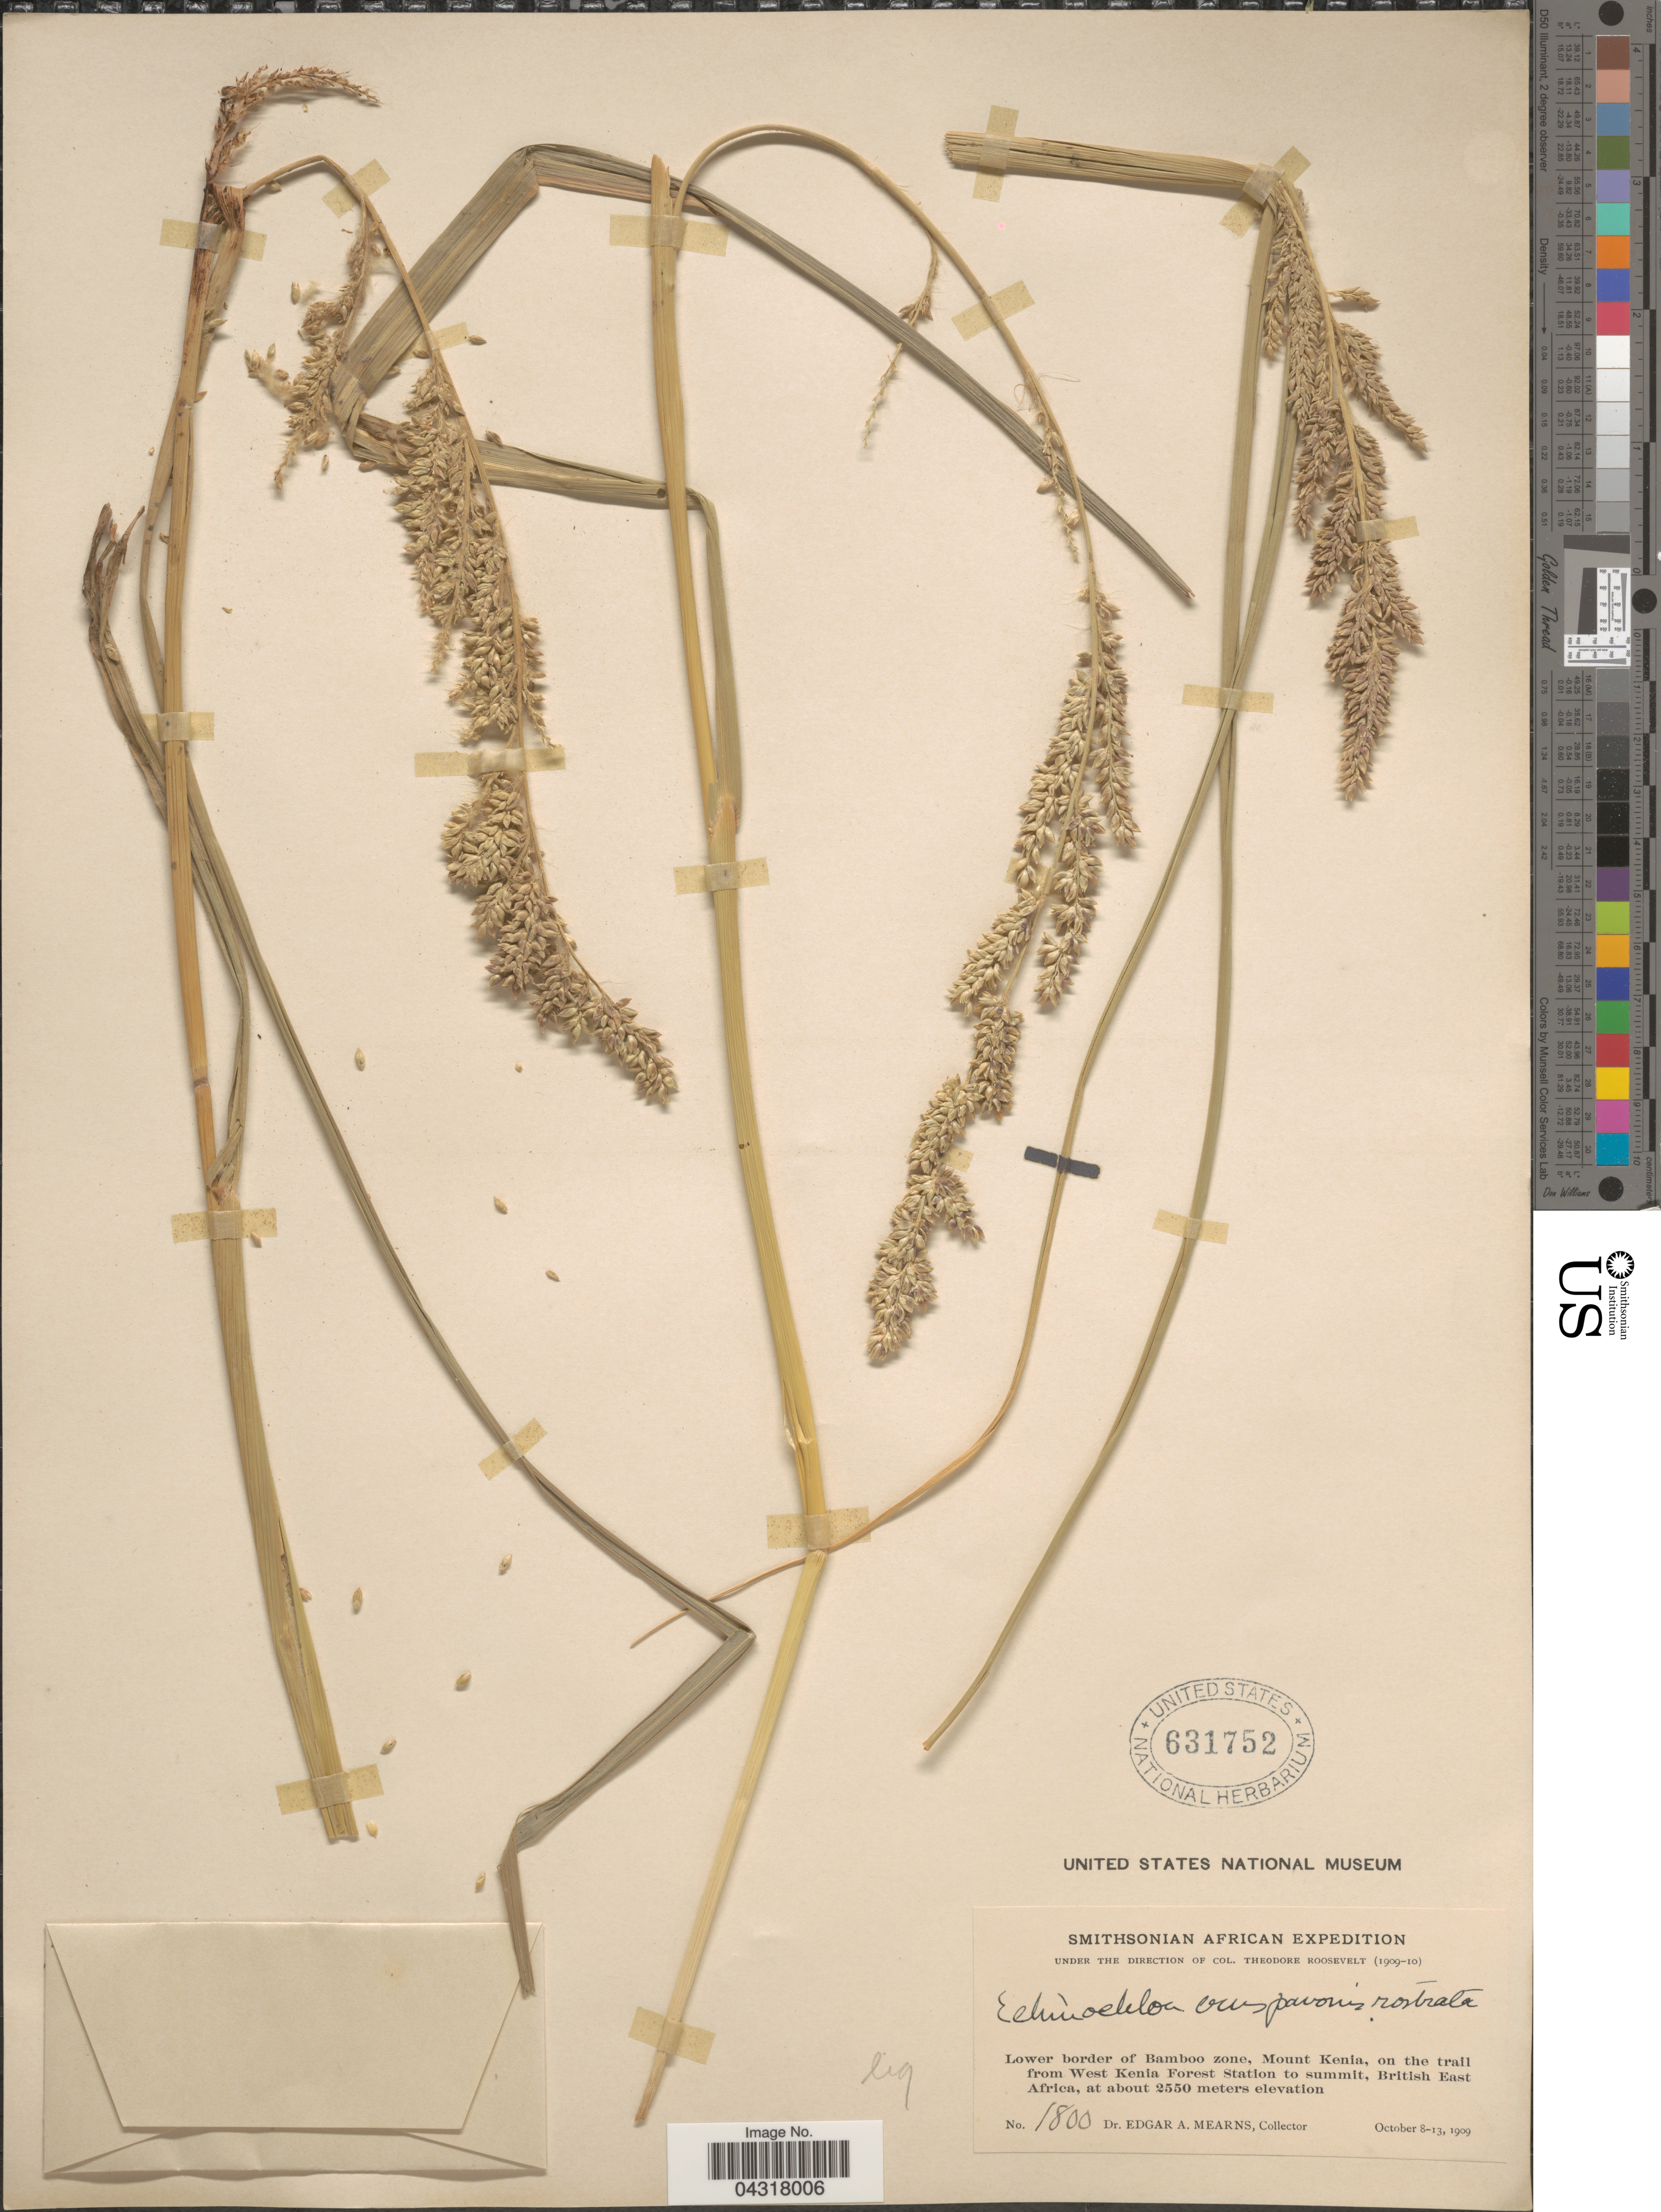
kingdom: Plantae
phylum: Tracheophyta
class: Liliopsida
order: Poales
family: Poaceae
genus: Echinochloa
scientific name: Echinochloa pyramidalis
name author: (Lam.) Hitchc. & Chase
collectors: E. A. Mearns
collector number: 1800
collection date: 1909-10-08/1909-10-13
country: Kenya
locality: Smithsonian African Expedition. Lower border of Bamboo zone, Mount Kenia, on the trail from West Kenia Forest Station to summit, British East Africa.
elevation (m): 2550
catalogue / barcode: US 631752